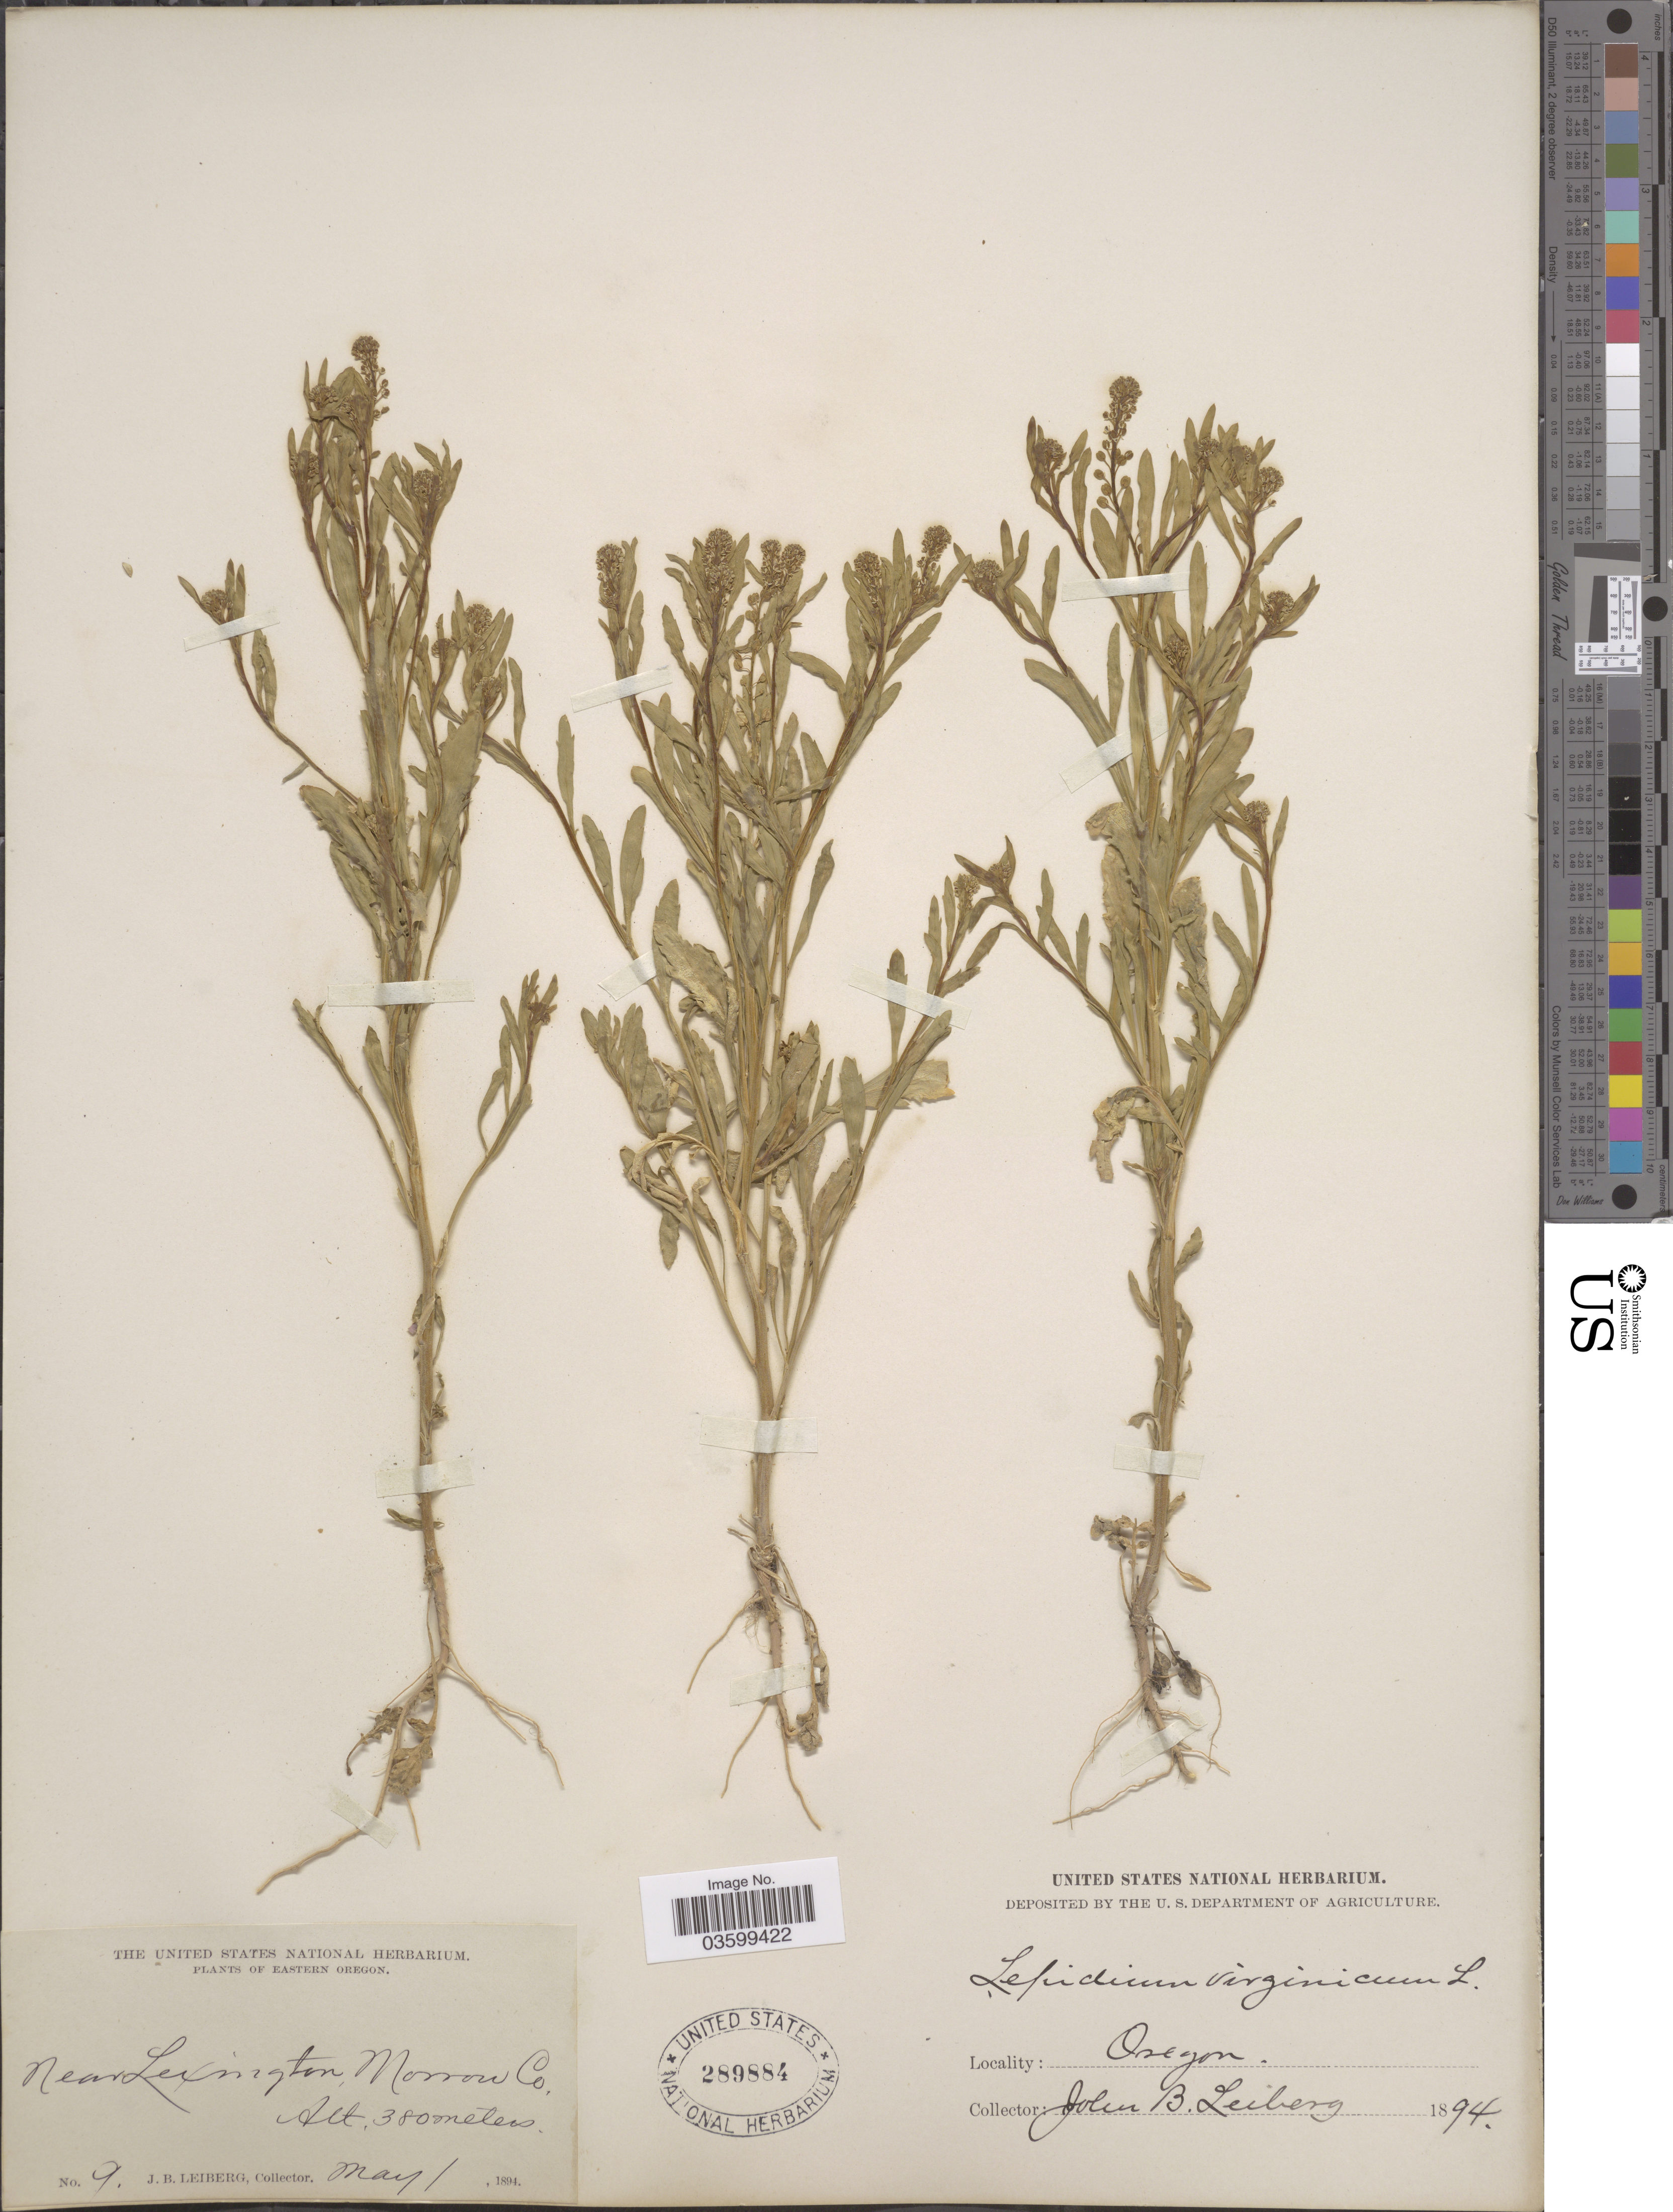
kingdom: Plantae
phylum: Tracheophyta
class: Magnoliopsida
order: Brassicales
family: Brassicaceae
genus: Lepidium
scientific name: Lepidium virginicum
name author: L.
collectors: J. B. Leiberg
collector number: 9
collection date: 1894-05-01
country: United States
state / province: Oregon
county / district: Morrow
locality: Eastern Oregon. Near Lexington, Morrow Co.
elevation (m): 380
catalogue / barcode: US 289884